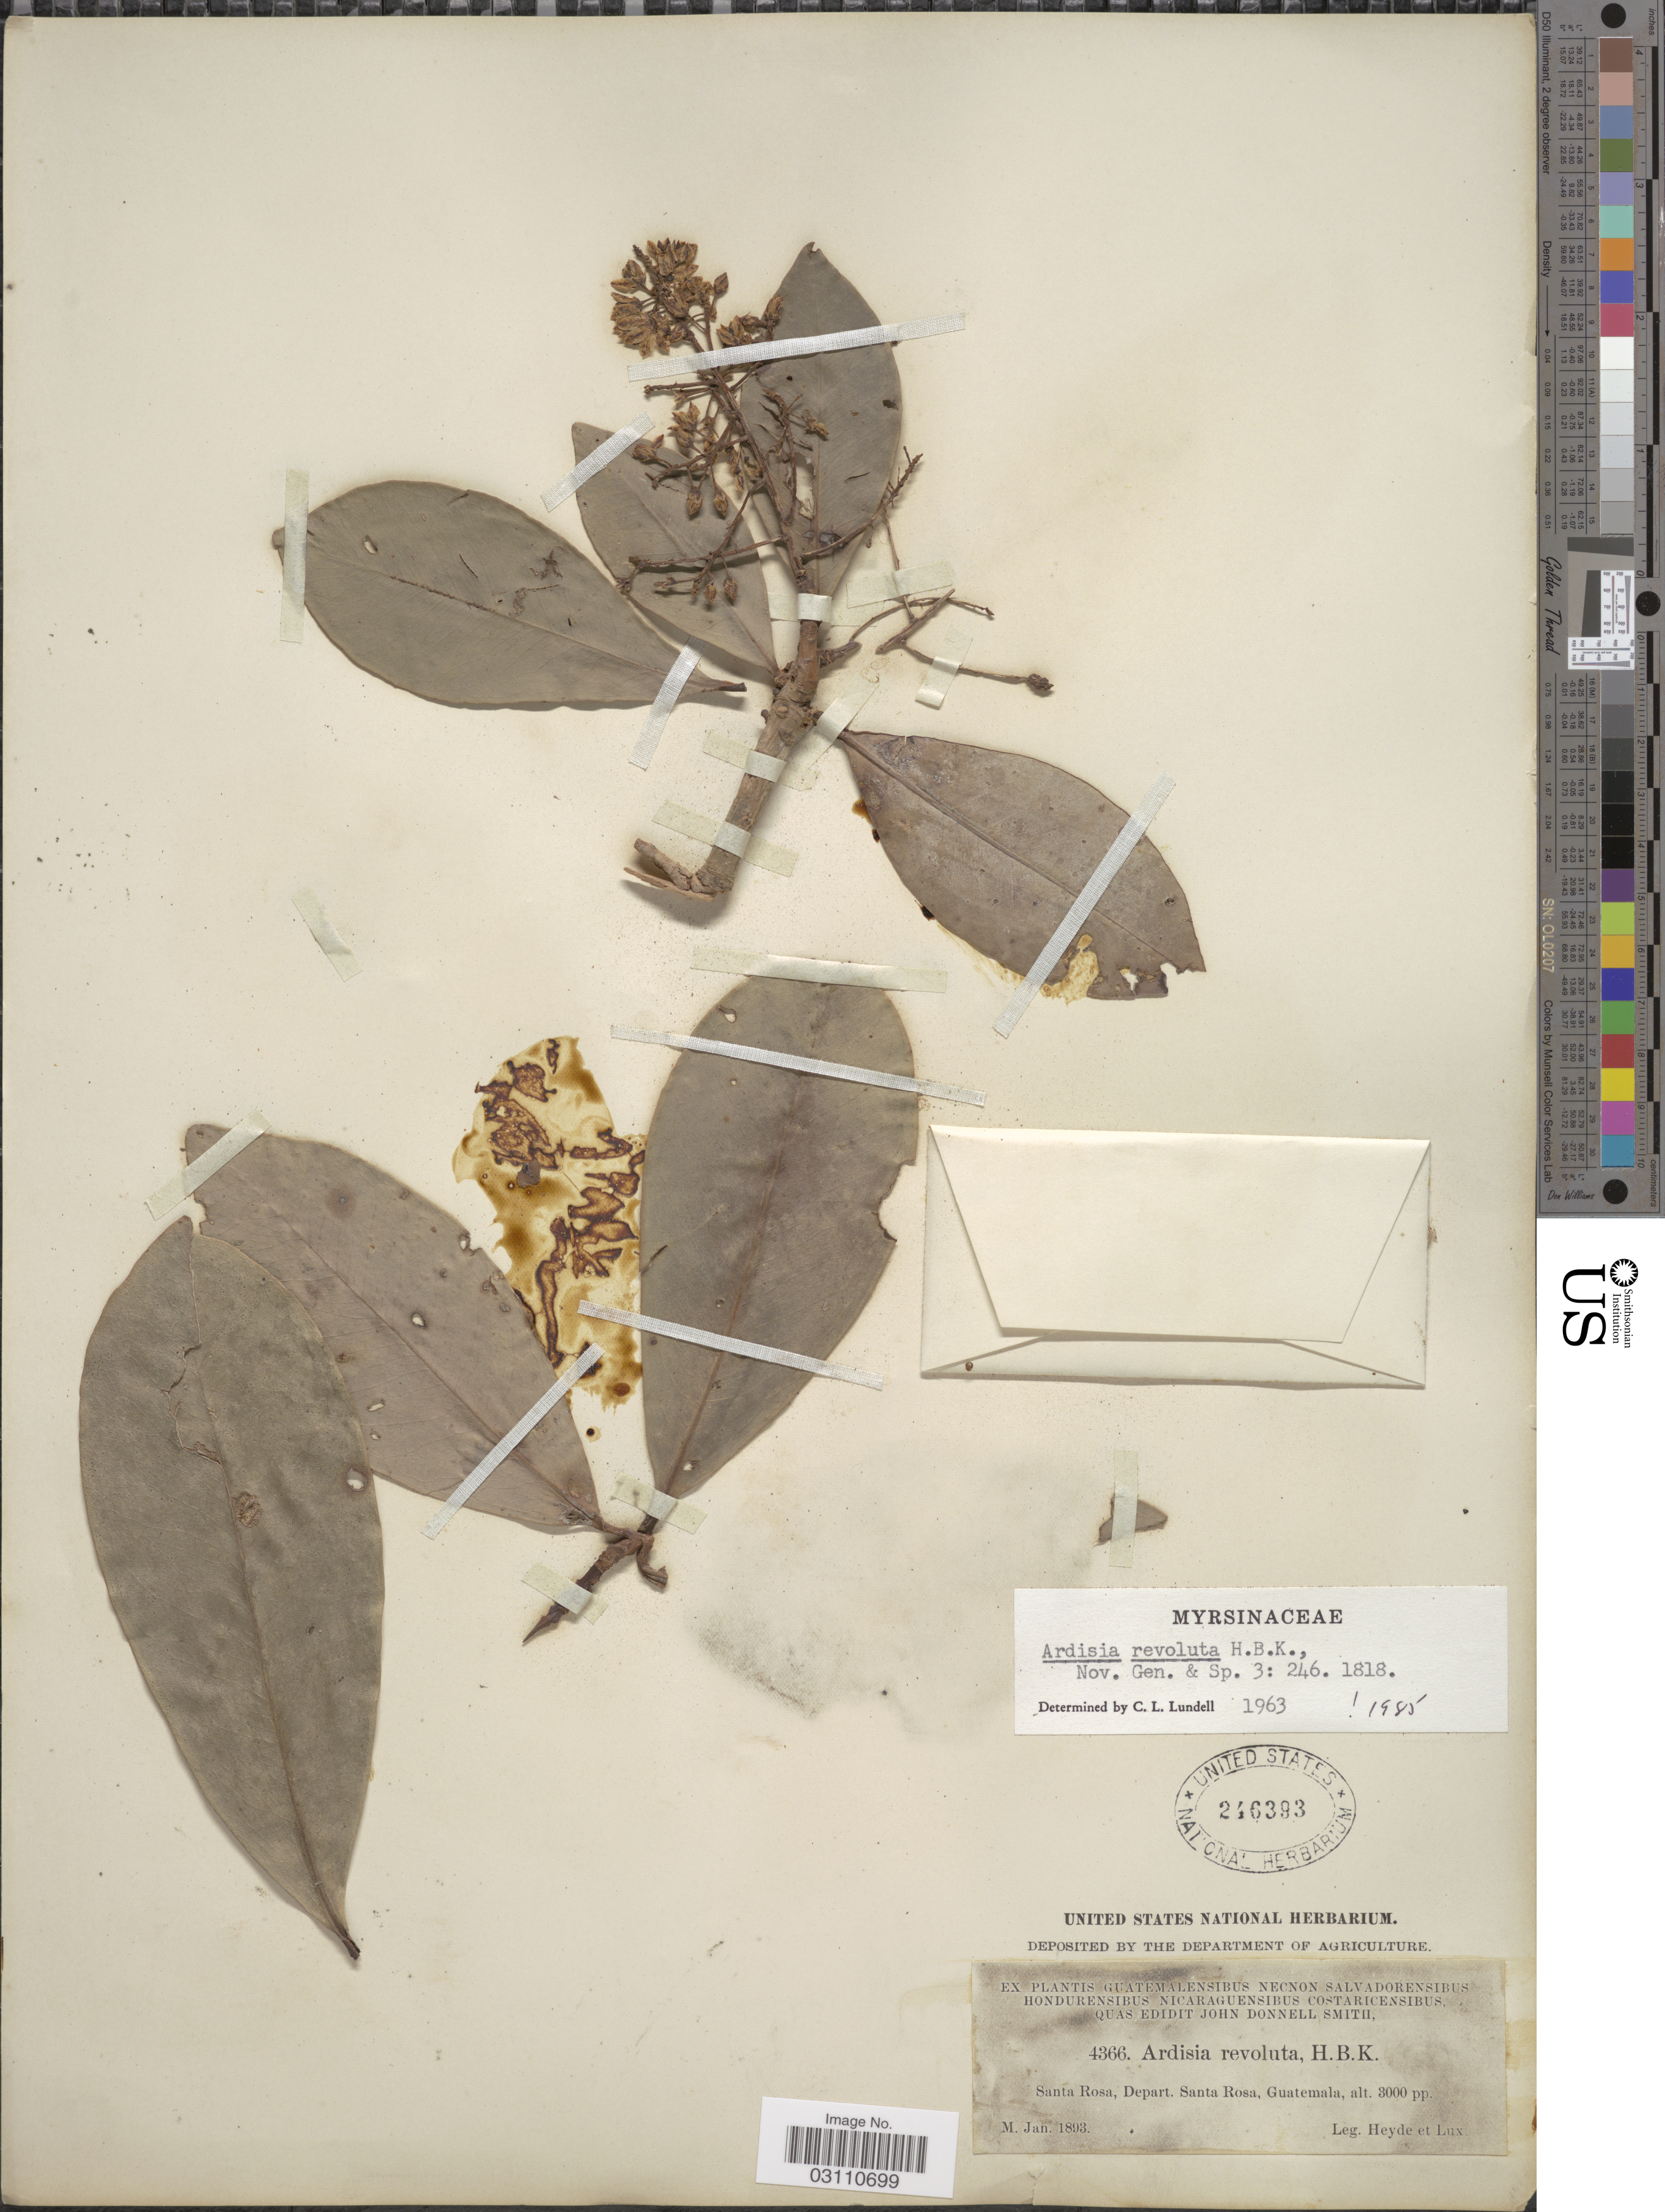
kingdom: Plantae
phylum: Tracheophyta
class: Magnoliopsida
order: Ericales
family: Primulaceae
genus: Ardisia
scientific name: Ardisia revoluta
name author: Kunth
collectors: Heyde & Lux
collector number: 4366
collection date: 1893-01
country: Guatemala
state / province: Santa Rosa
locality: Santa Rosa, Depart. Santa Rosa.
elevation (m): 914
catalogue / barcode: US 246393